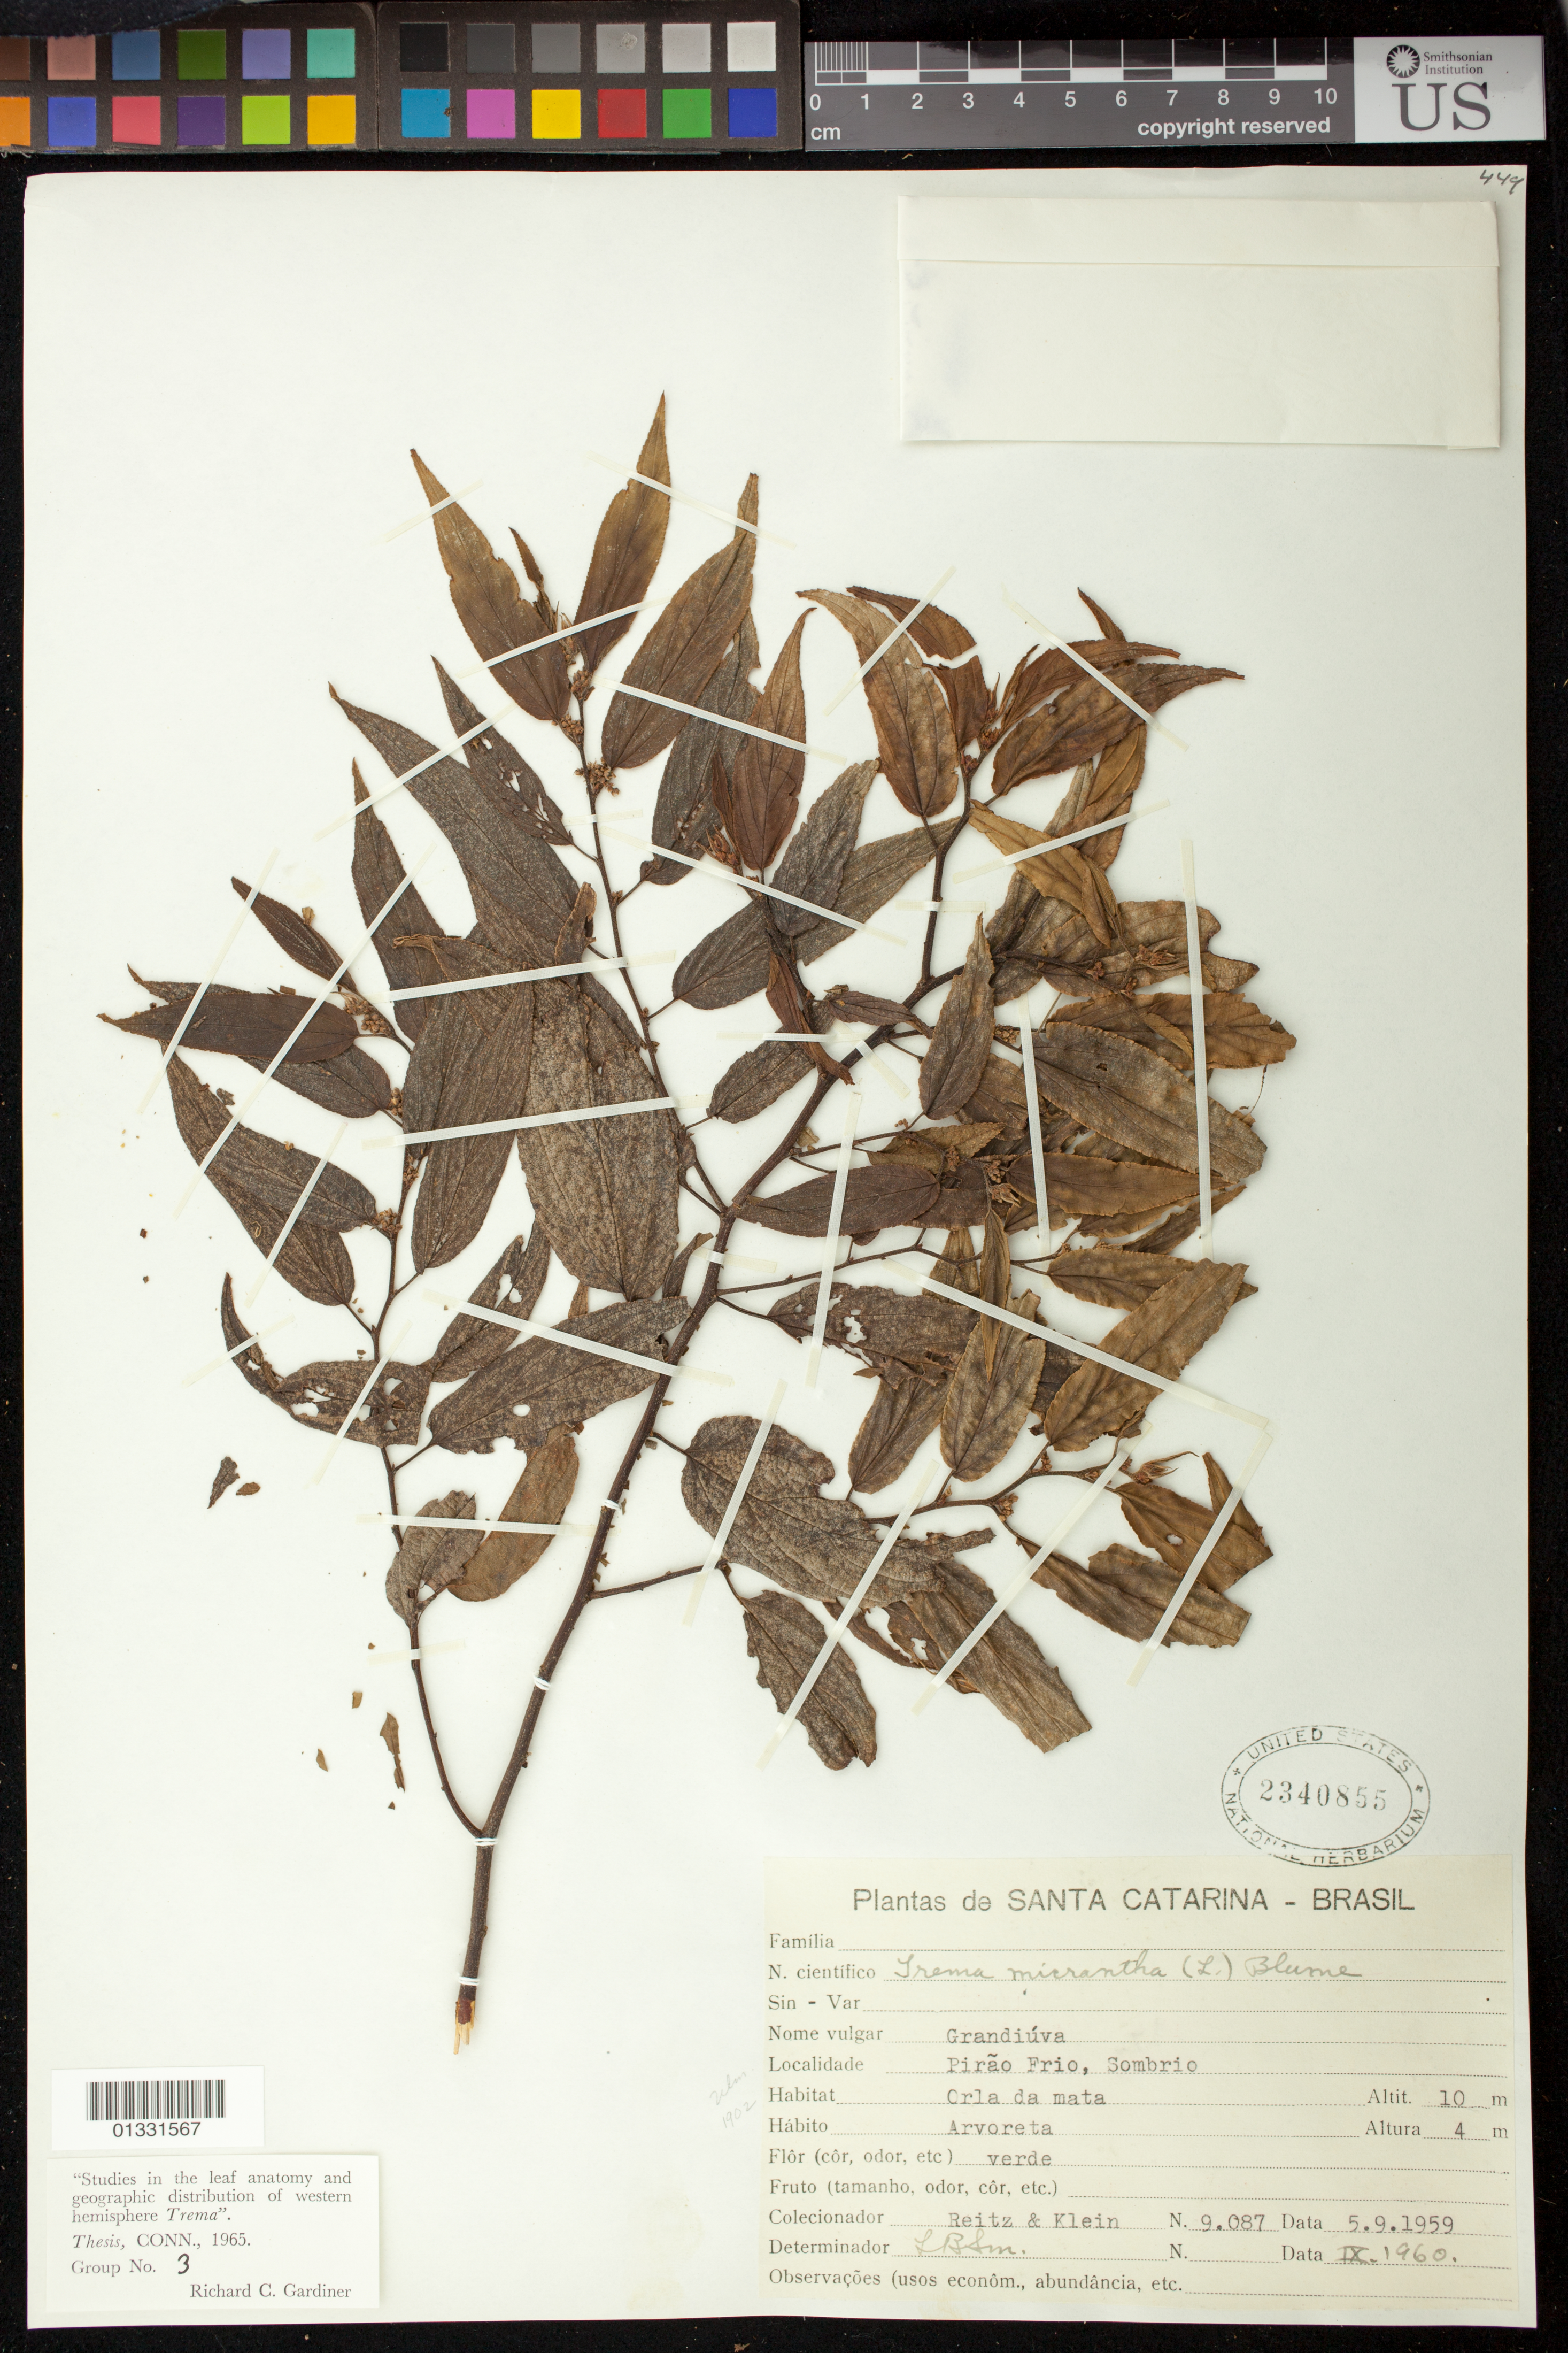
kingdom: Plantae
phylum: Tracheophyta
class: Magnoliopsida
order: Rosales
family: Cannabaceae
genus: Trema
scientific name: Trema micranthum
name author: (L.) Blume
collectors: R. Reitz & R. M. Klein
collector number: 9087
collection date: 1959-09-05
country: Brazil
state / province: Santa Catarina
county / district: Sombrio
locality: Pirão Frio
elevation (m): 10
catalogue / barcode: US 2340855